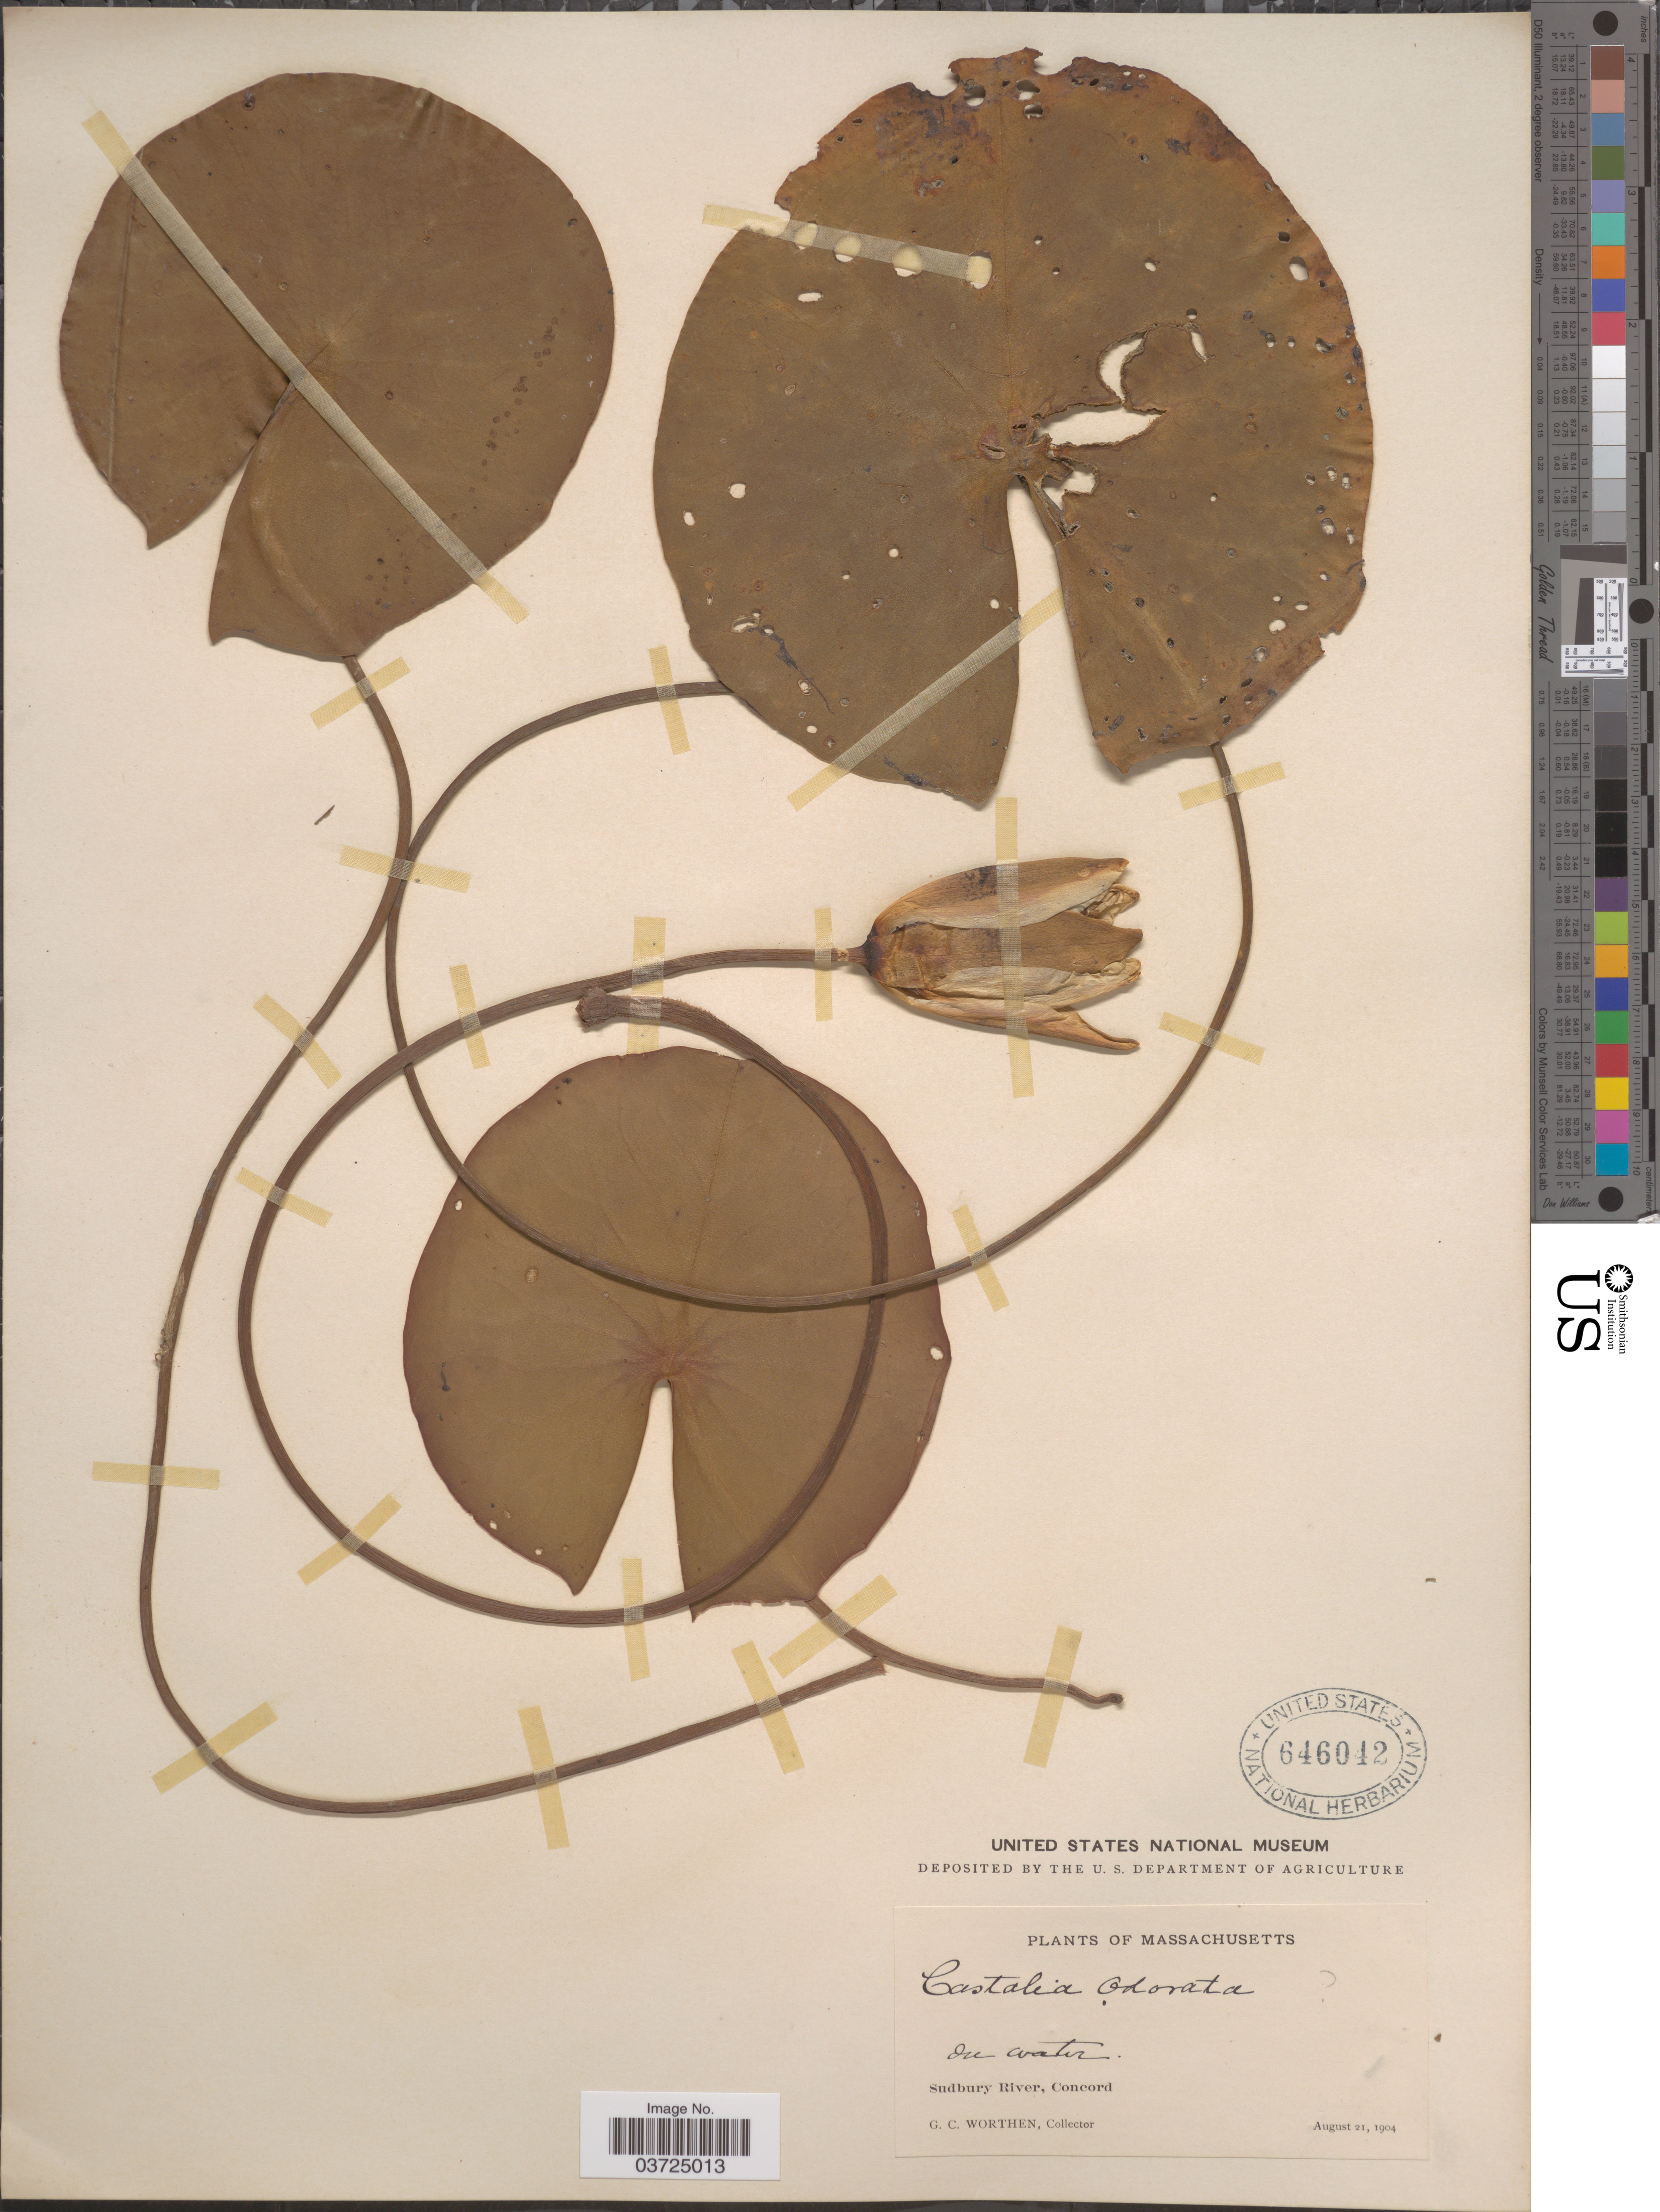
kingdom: Plantae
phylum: Tracheophyta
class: Magnoliopsida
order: Nymphaeales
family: Nymphaeaceae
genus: Nymphaea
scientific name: Nymphaea odorata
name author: Aiton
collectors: G. Worthen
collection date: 1904-08-21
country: United States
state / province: Massachusetts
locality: Sudbury River, Concord.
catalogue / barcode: US 646042